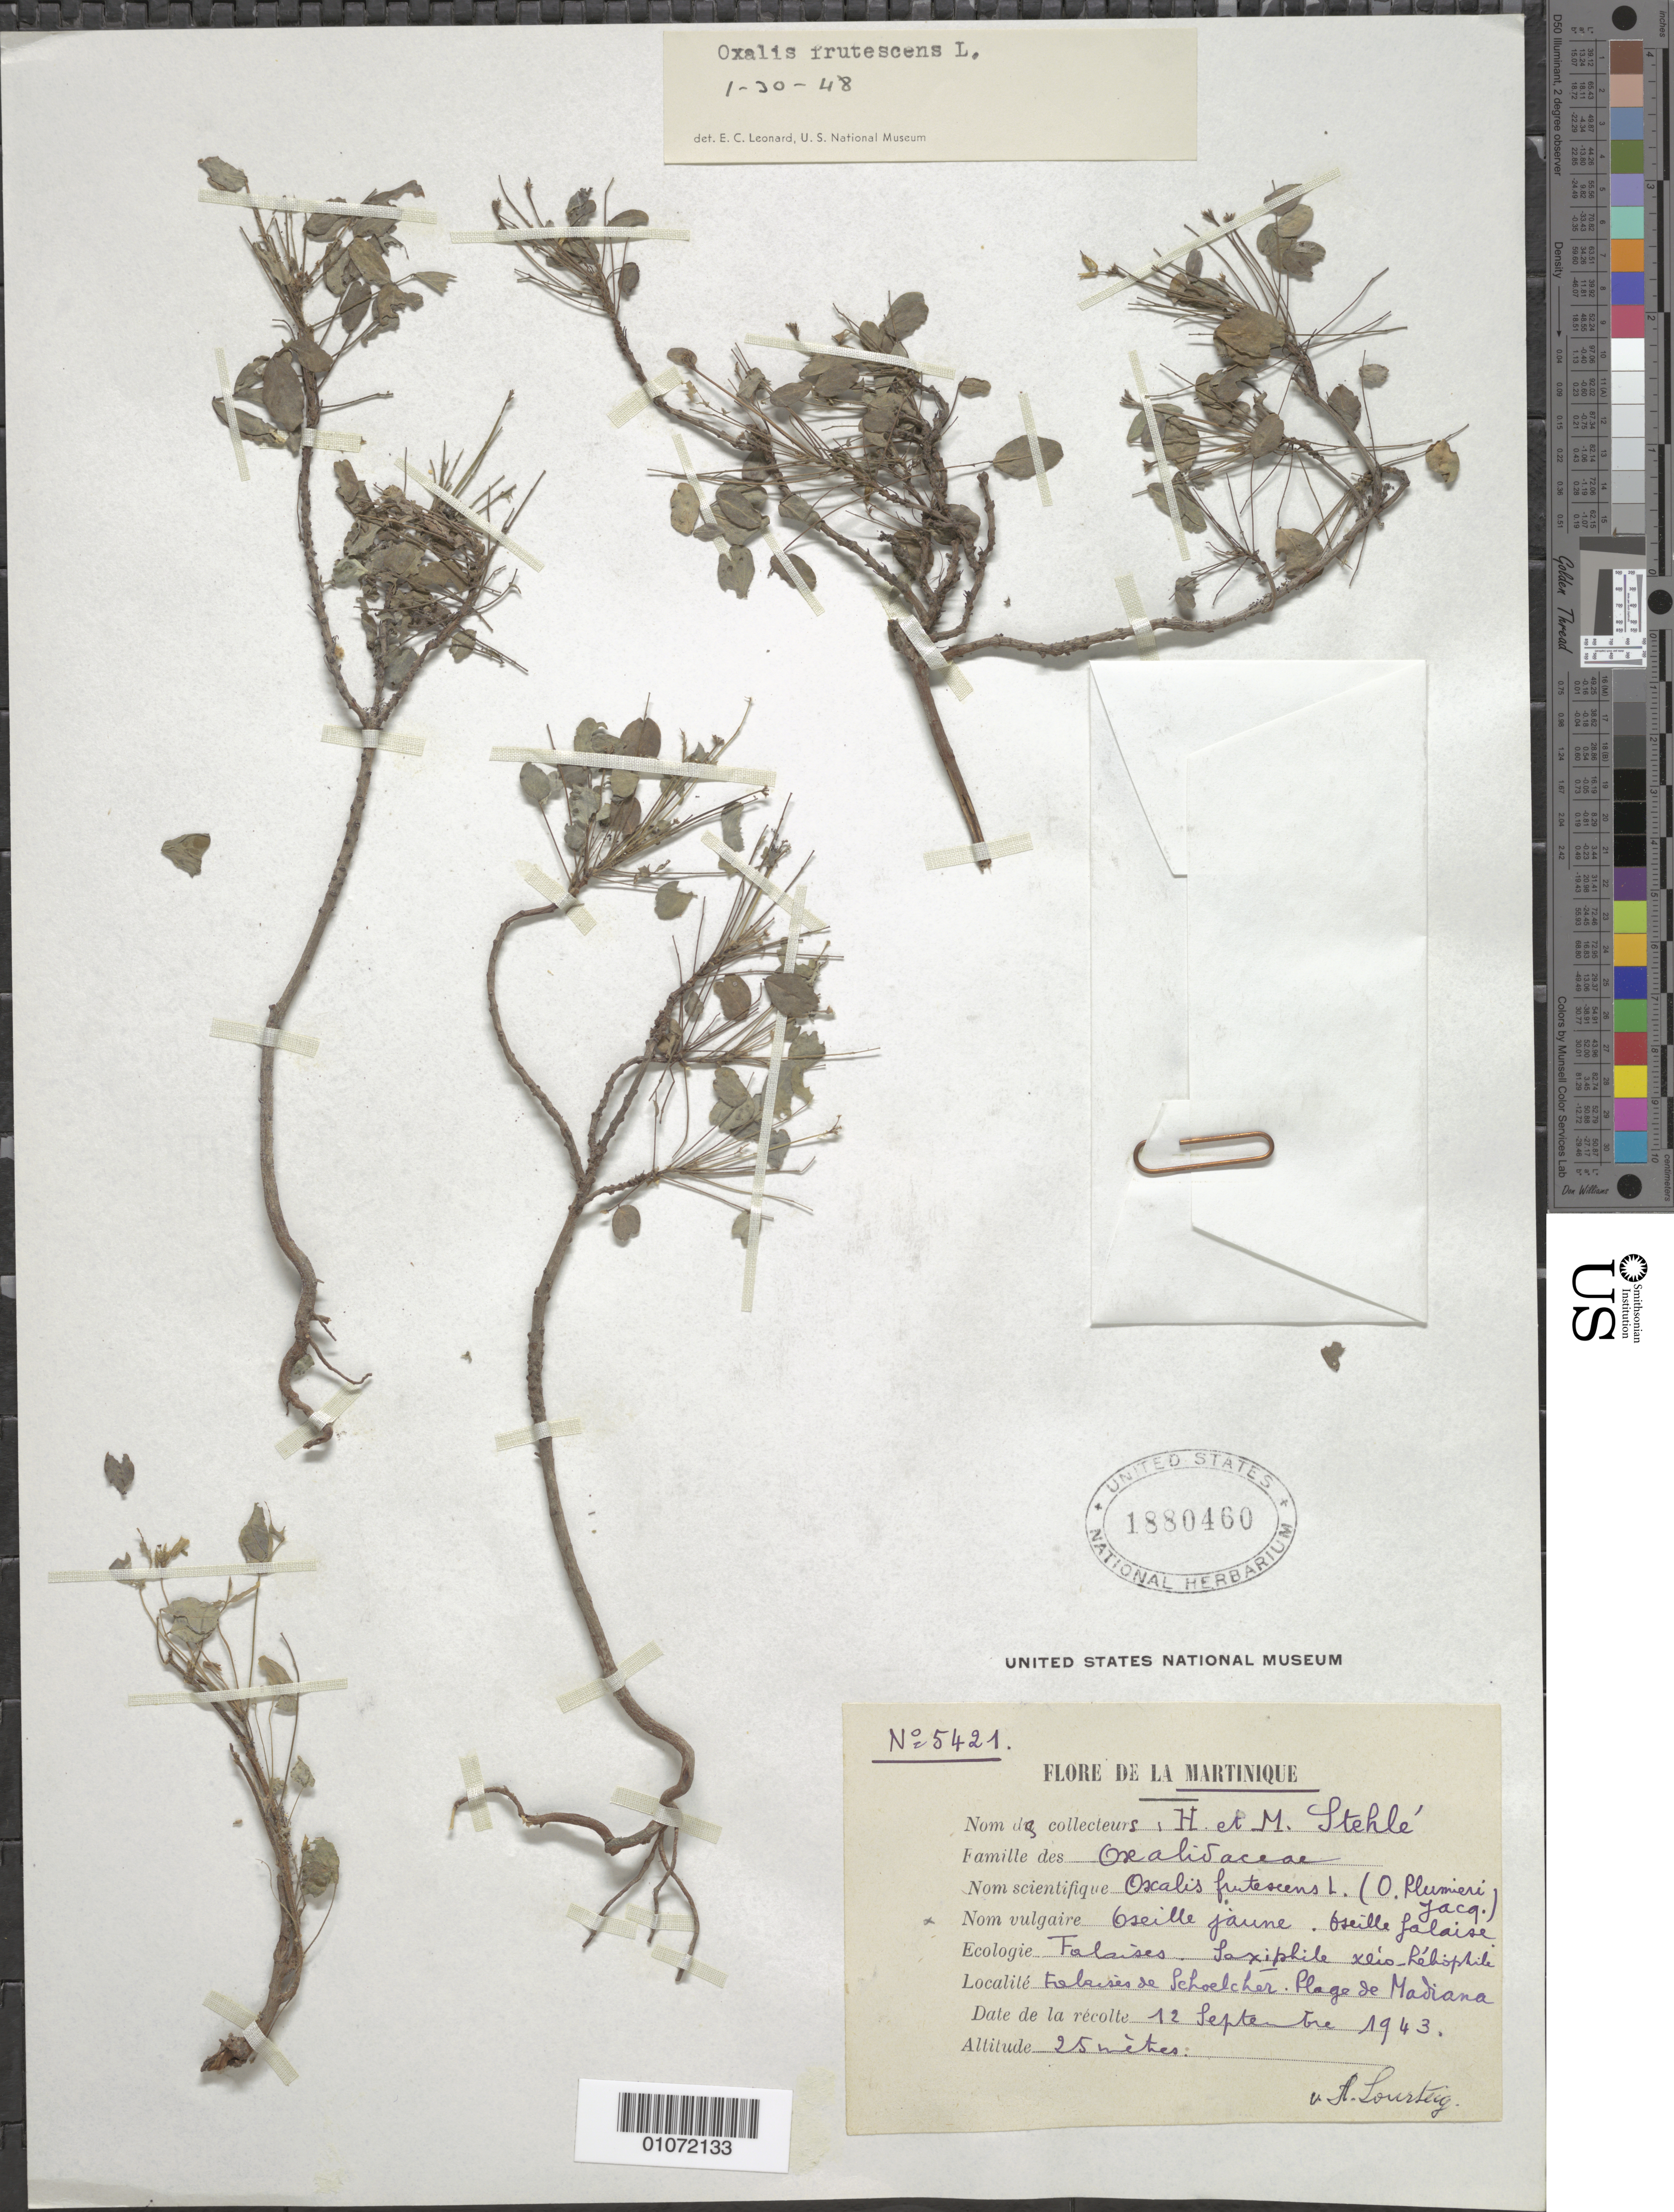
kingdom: Plantae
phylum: Tracheophyta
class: Magnoliopsida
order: Oxalidales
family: Oxalidaceae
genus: Oxalis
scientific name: Oxalis frutescens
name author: L.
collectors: M. Stehlé & H. Stehlé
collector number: N25421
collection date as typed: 12 Sep 1943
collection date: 1943-09-12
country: Martinique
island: Martinique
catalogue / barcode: US 1880460